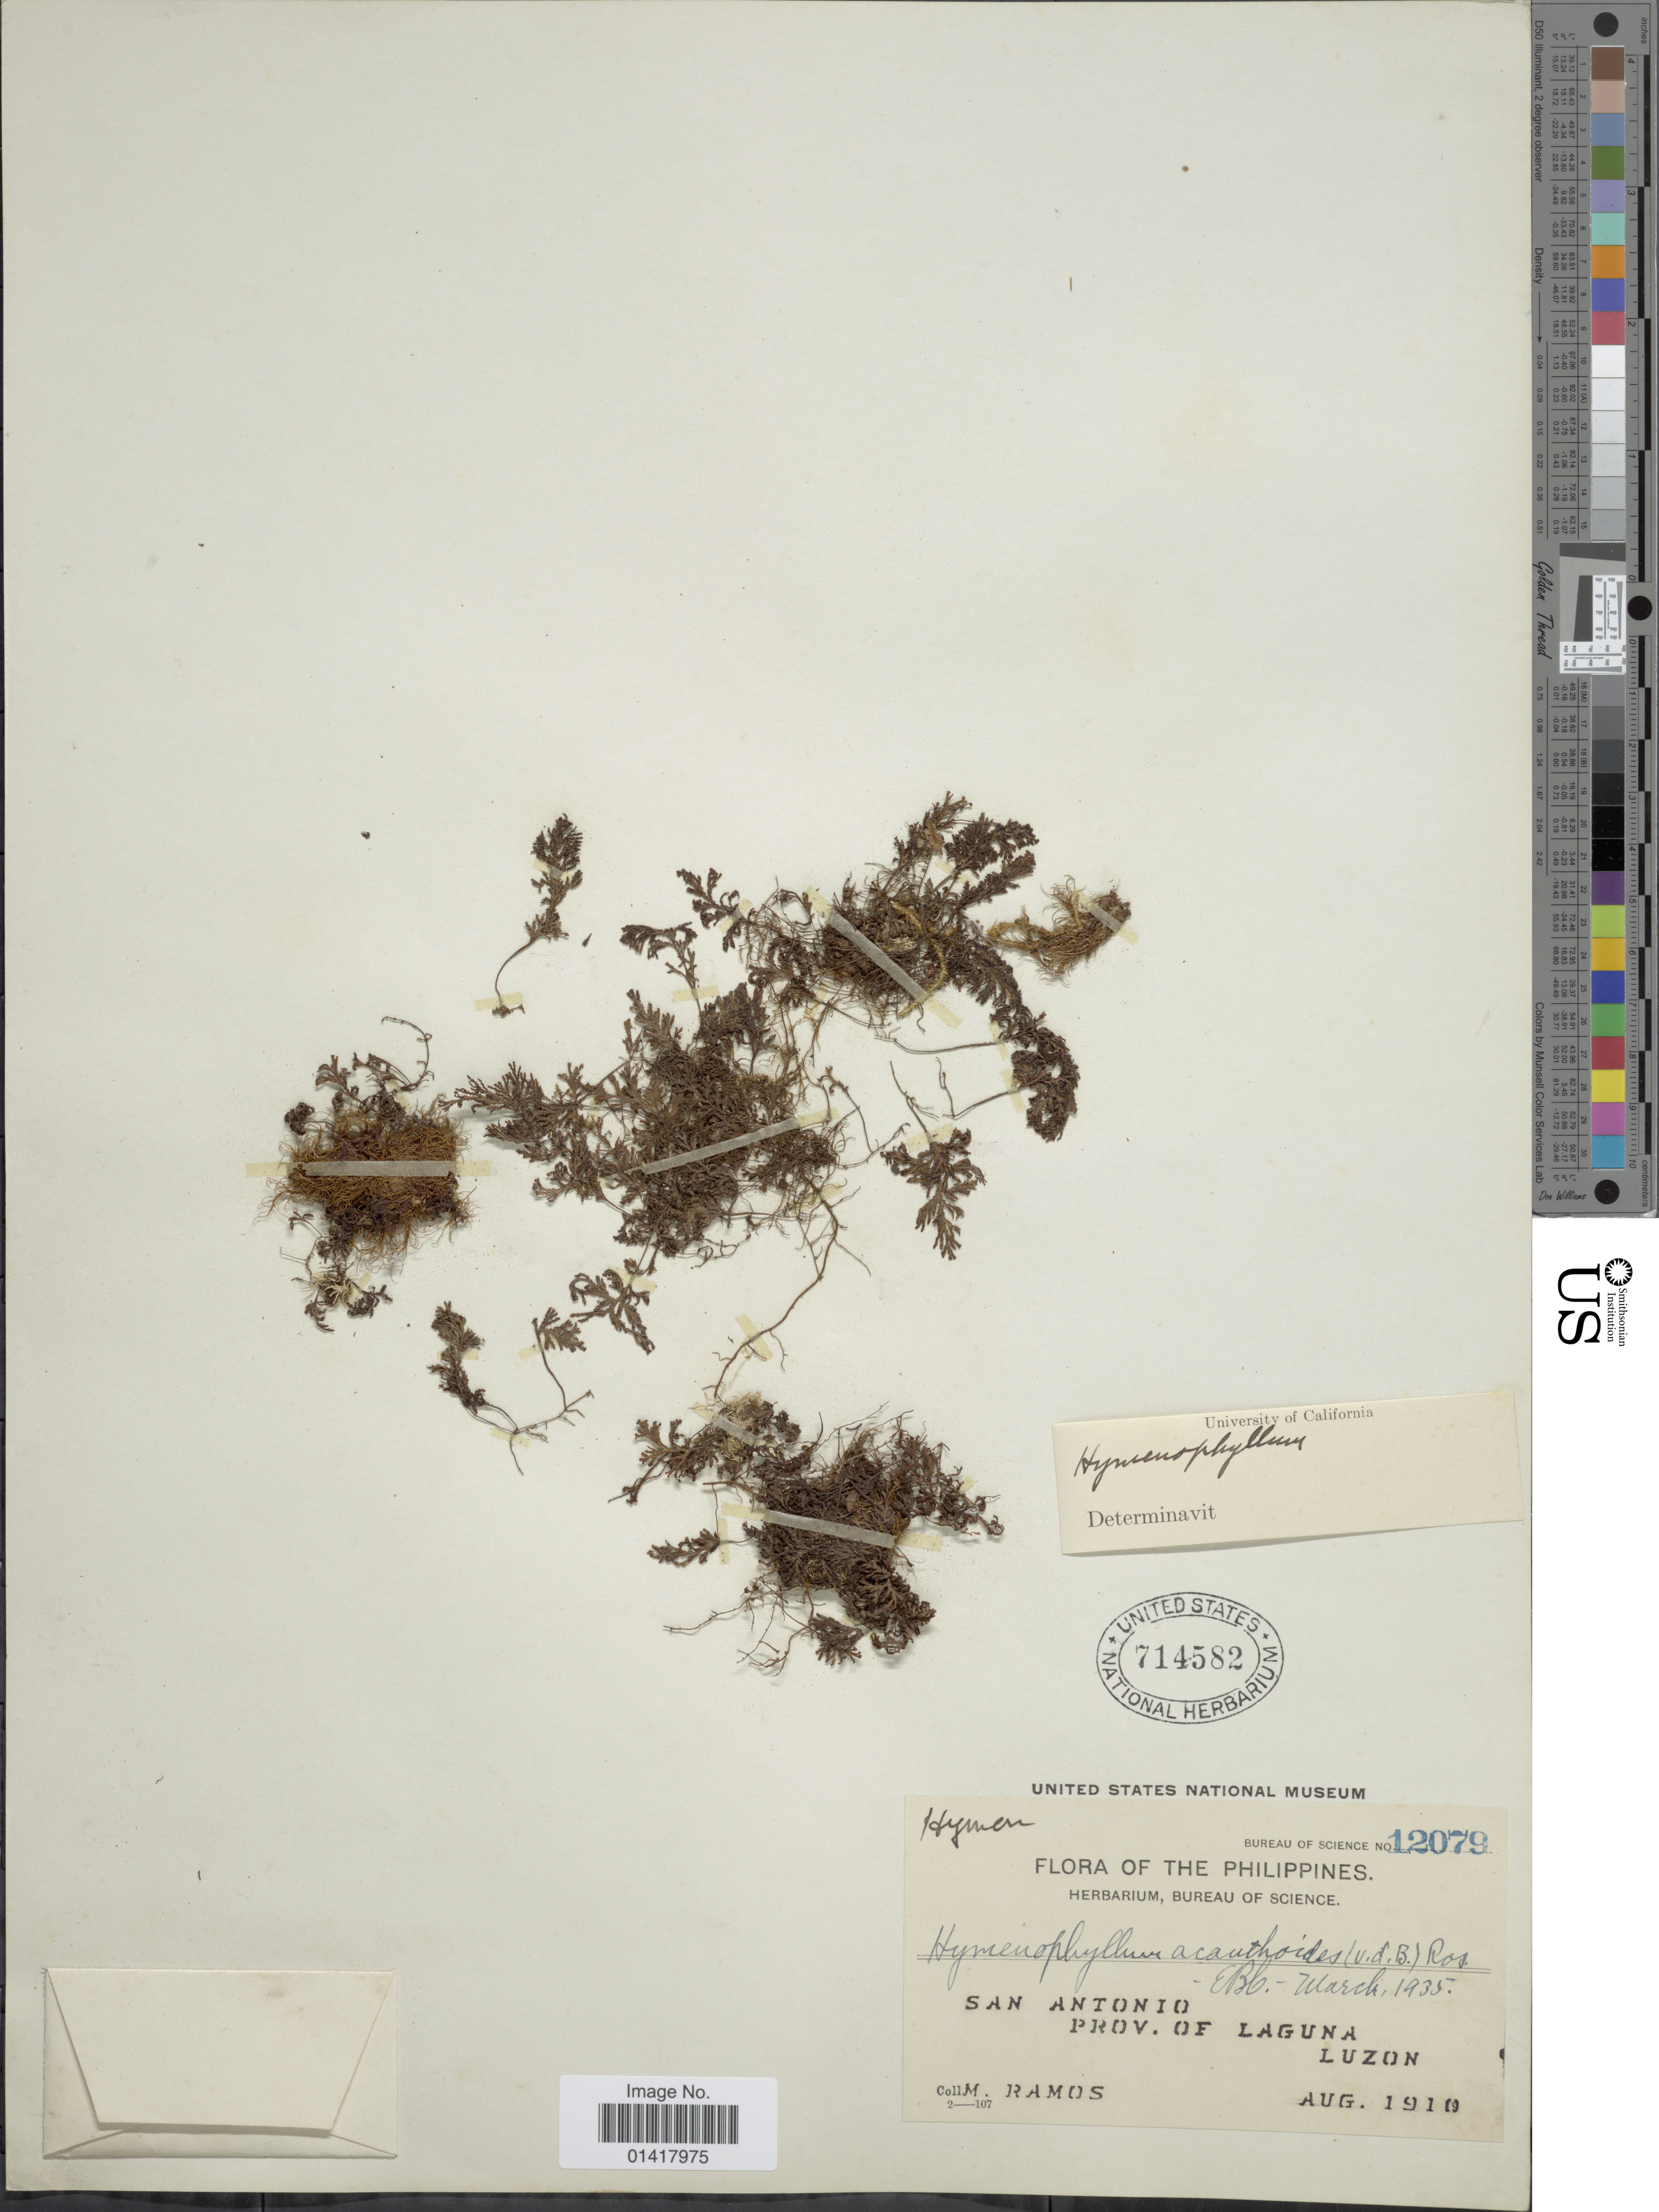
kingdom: Plantae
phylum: Tracheophyta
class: Polypodiopsida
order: Hymenophyllales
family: Hymenophyllaceae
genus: Hymenophyllum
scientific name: Hymenophyllum acanthoides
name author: (Bosch) Rosenst.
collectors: M. Ramos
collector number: Bureau of Science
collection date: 1910-08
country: Philippines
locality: Luzon. San Antonio. Province of Laguna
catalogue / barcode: US 714582